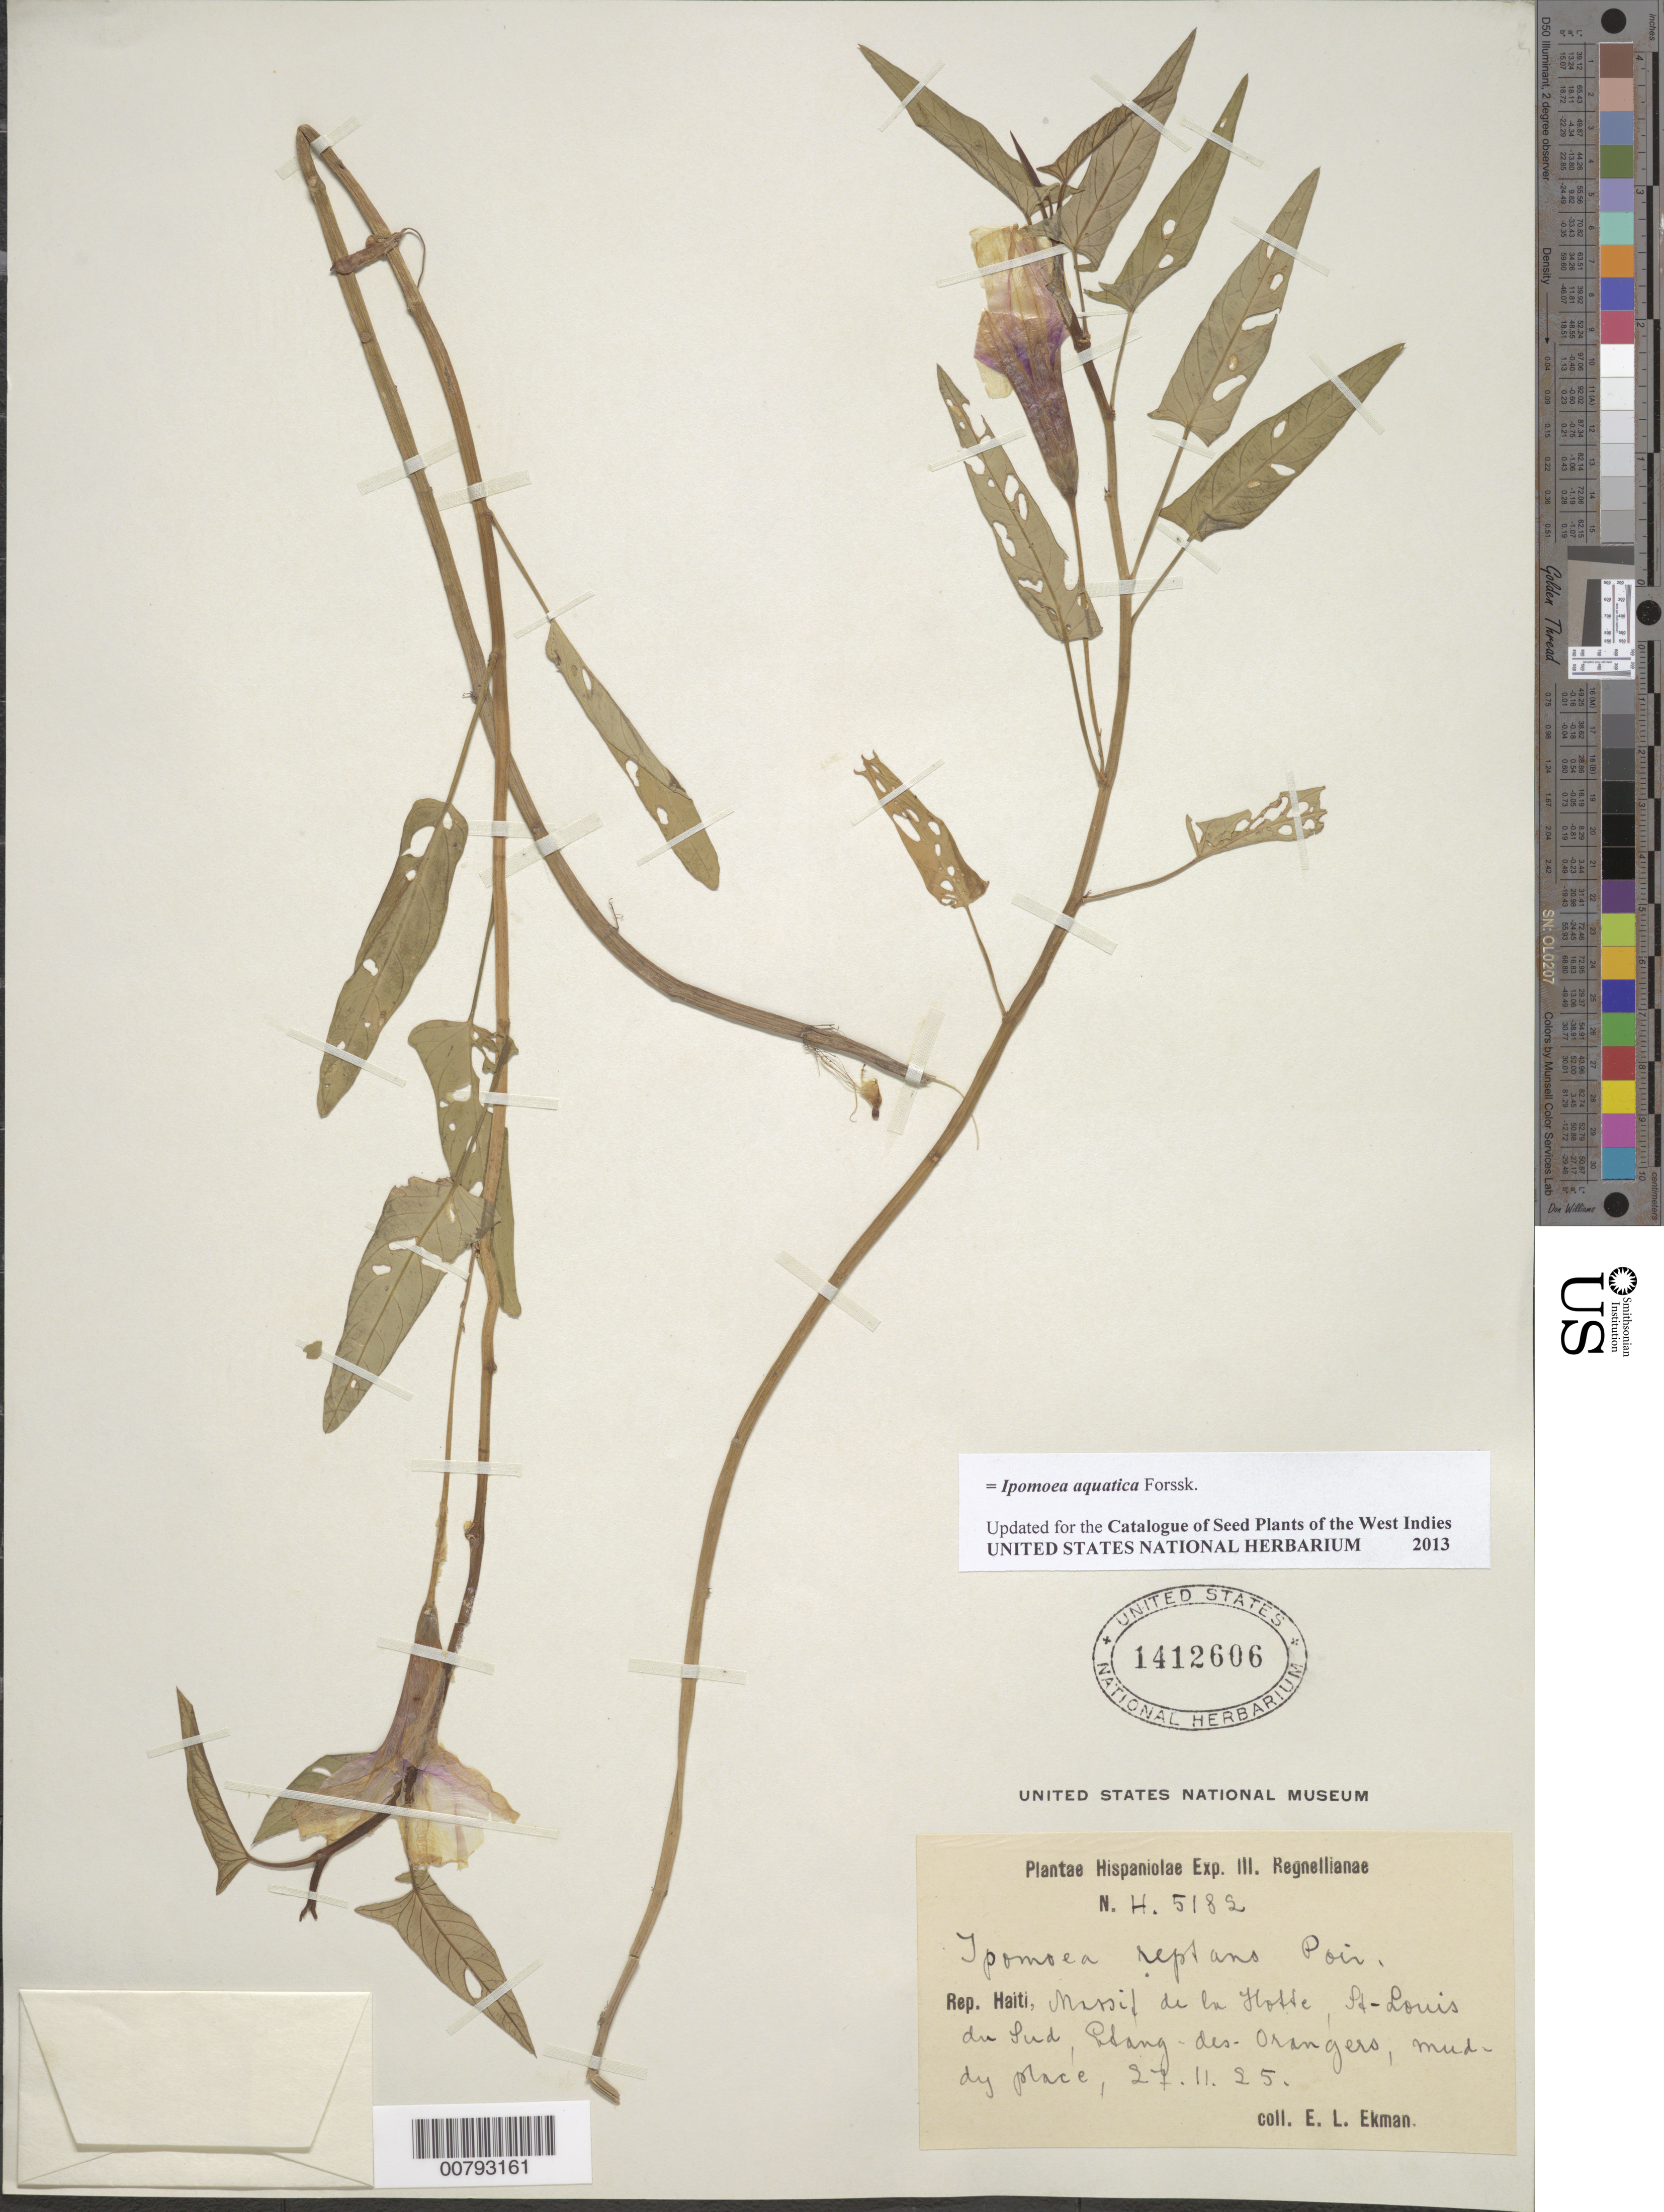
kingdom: Plantae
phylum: Tracheophyta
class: Magnoliopsida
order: Solanales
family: Convolvulaceae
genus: Ipomoea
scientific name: Ipomoea aquatica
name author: Forssk.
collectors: E. L. Ekman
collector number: H 5182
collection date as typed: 27 Jan 1925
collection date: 1925-01-27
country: Haiti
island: Hispaniola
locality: Massif de la Hotte, St. Louis du Su, Etang-des-Orangers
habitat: Muddy place.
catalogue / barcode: US 1412606